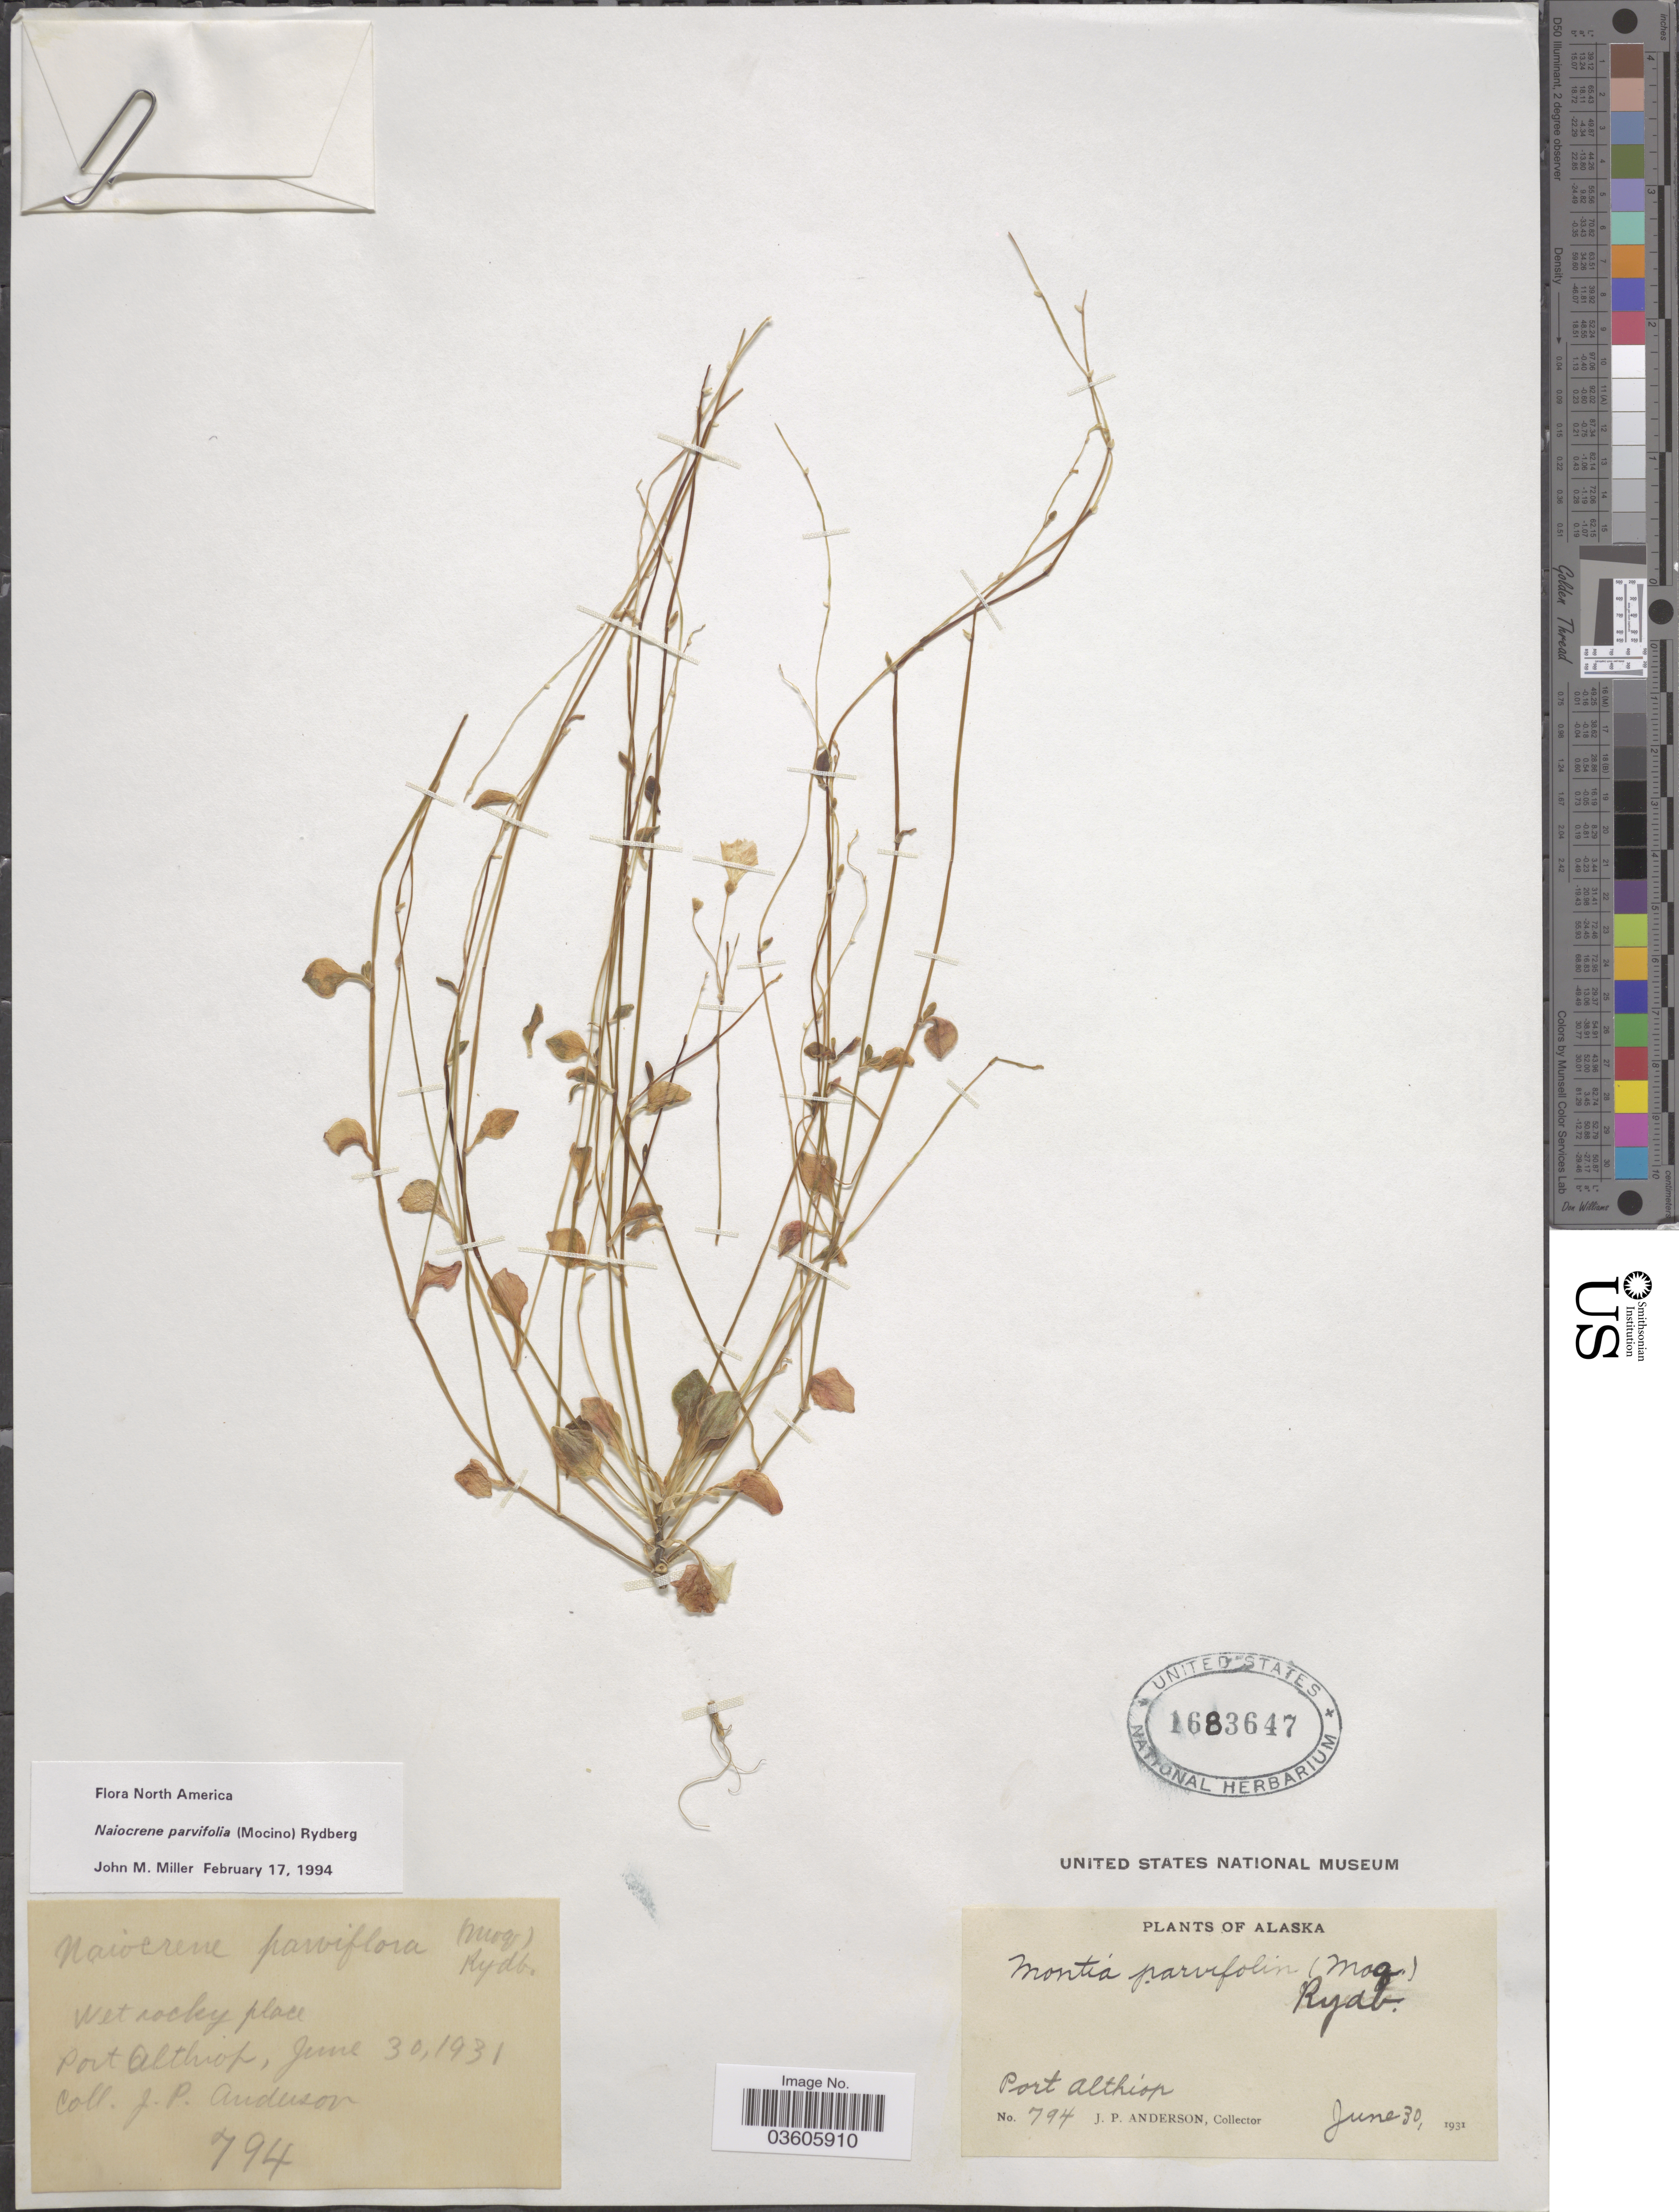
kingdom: Plantae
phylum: Tracheophyta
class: Magnoliopsida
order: Caryophyllales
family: Montiaceae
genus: Montia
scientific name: Montia parvifolia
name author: (Moc. ex DC.) Greene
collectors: J. P. Anderson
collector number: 794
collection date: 1931-06-30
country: United States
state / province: Alaska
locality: Port Althiop.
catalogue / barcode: US 1683647